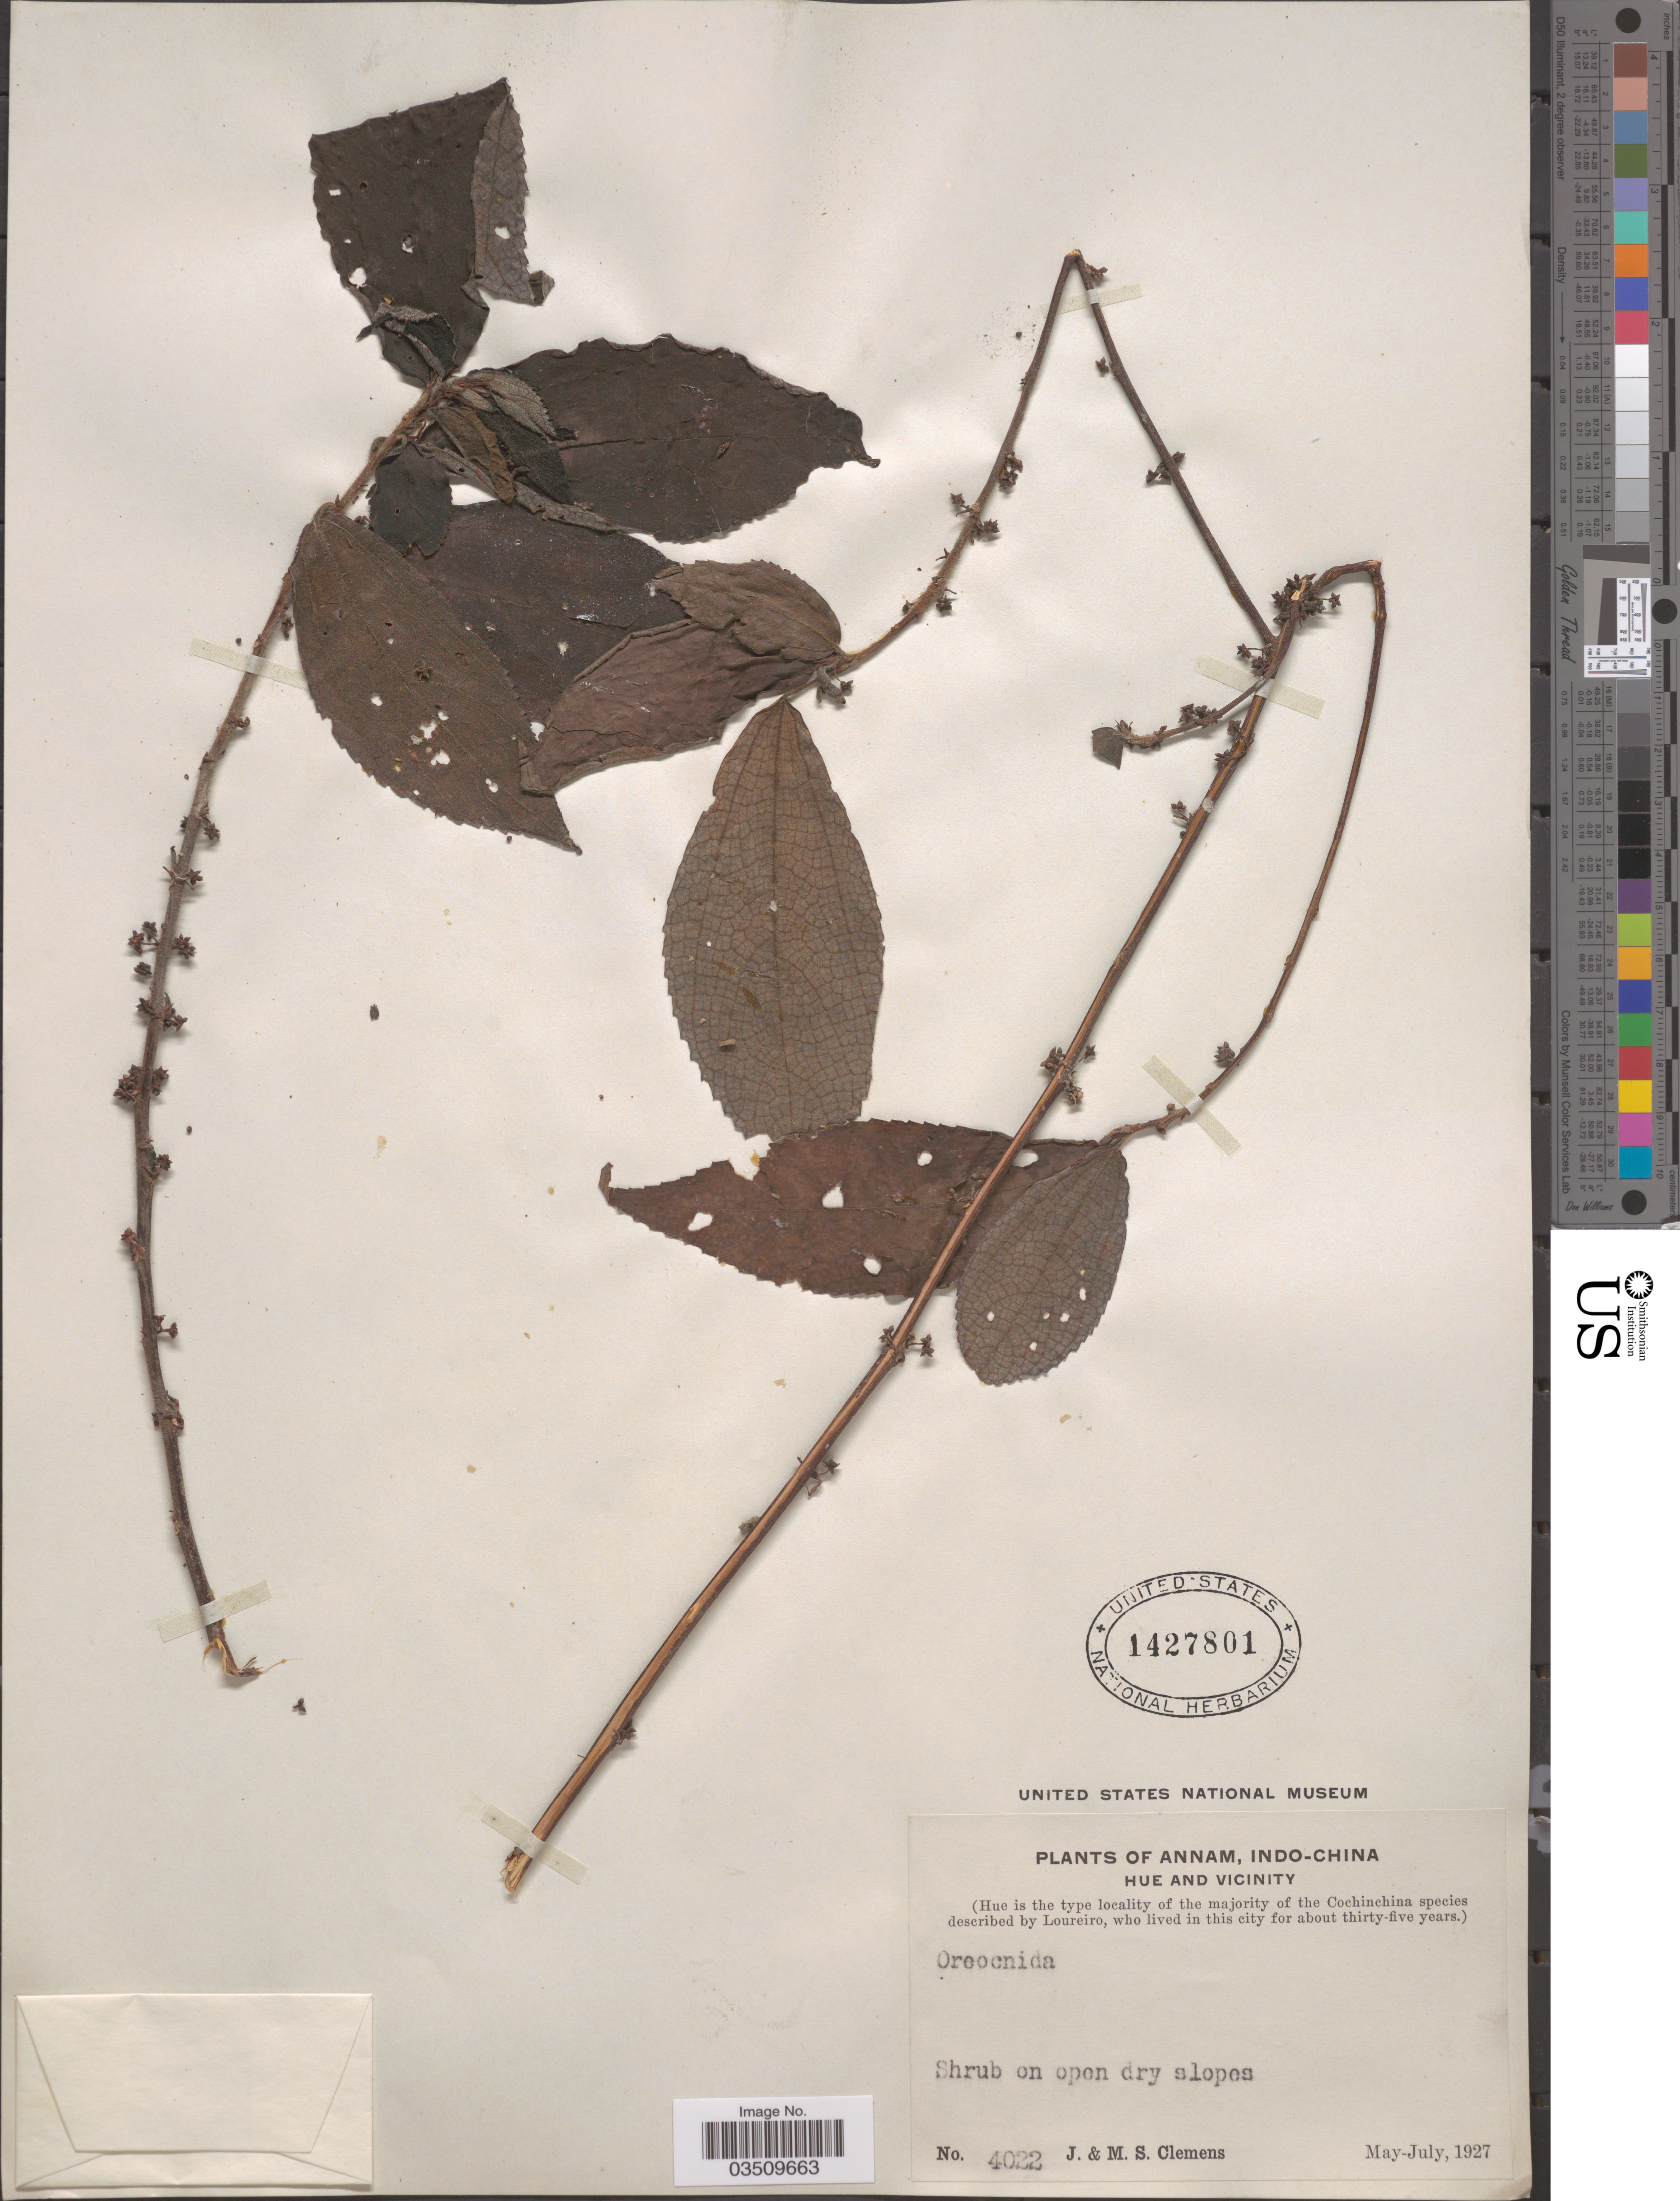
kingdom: Plantae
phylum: Tracheophyta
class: Magnoliopsida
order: Rosales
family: Urticaceae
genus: Oreocnide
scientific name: Oreocnide sp.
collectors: J. Clemens & M. S. Clemens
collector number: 4022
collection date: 1927-05/1927-07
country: Vietnam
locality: Annam. Indo-China. Hue and vicinity.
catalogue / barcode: US 1427801